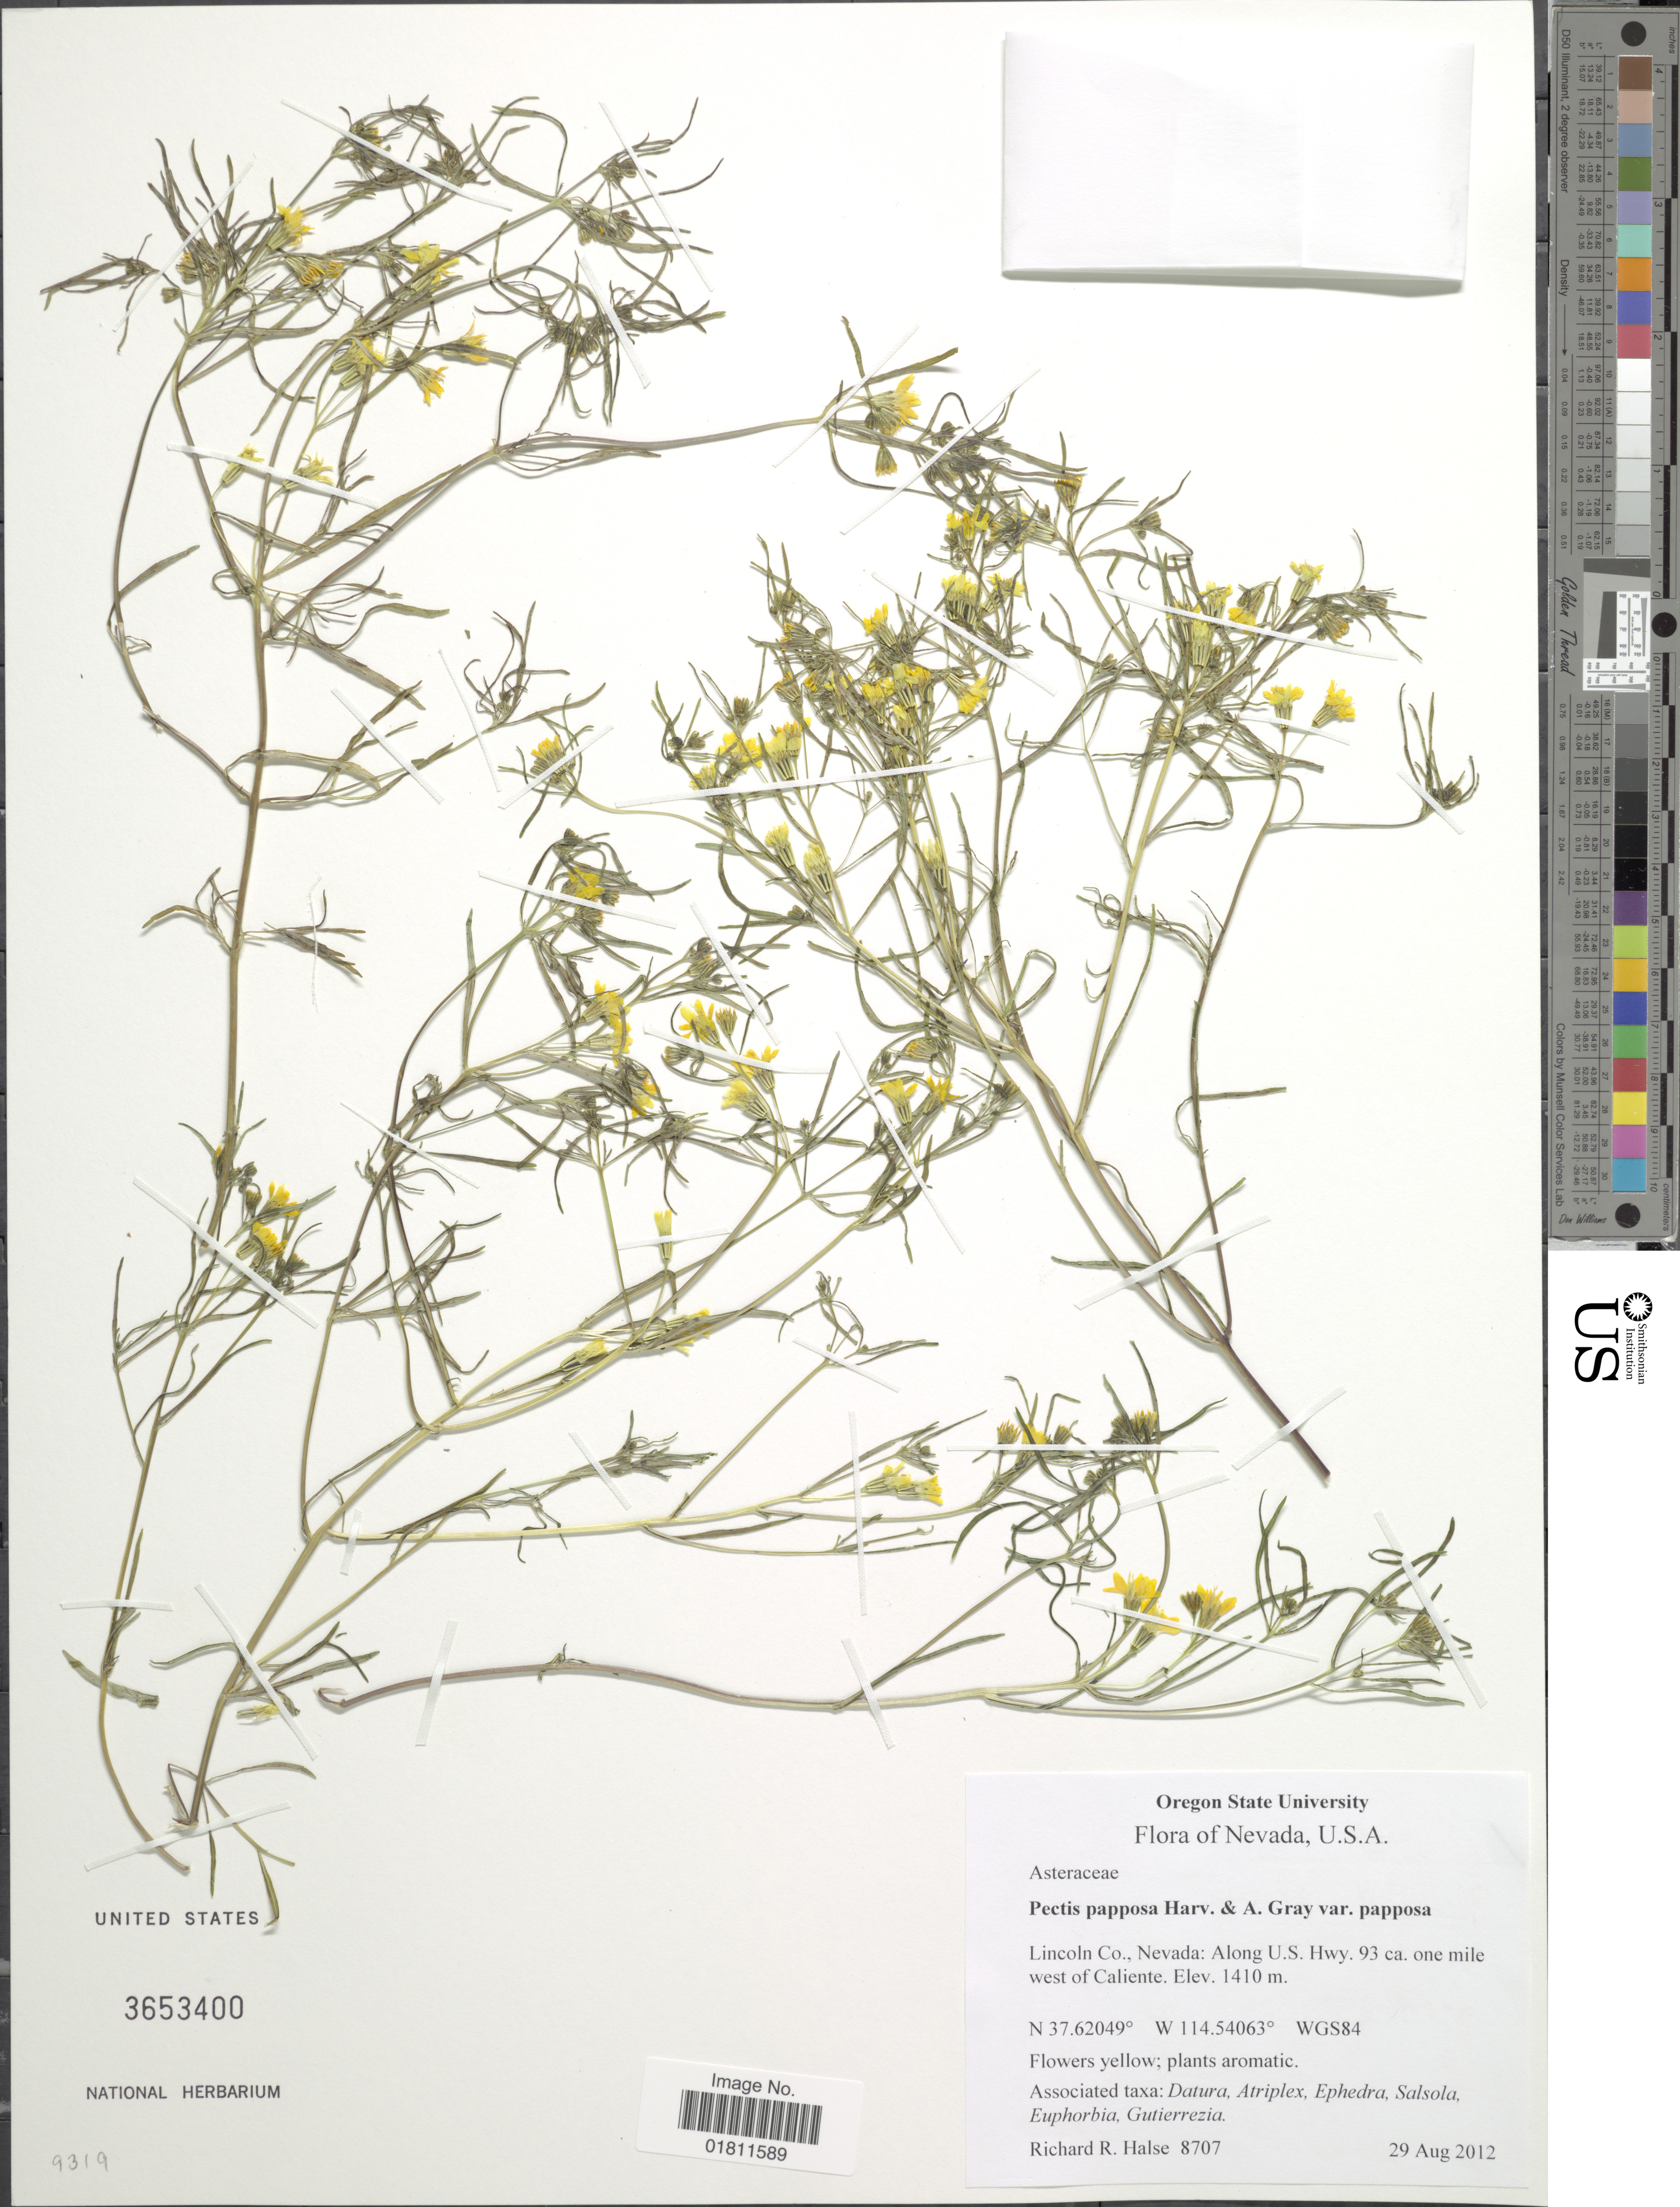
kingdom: Plantae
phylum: Tracheophyta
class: Magnoliopsida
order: Asterales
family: Asteraceae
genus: Pectis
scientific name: Pectis papposa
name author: Harv. & A. Gray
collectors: R. Halse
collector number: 8707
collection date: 2012-08-29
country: United States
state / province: Nevada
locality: Nevada, U. S. A. Licoln Co., Nevada: along U.S. Hwy.93 ca. one mile west of Caliente.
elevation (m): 1410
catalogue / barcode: US 3653400